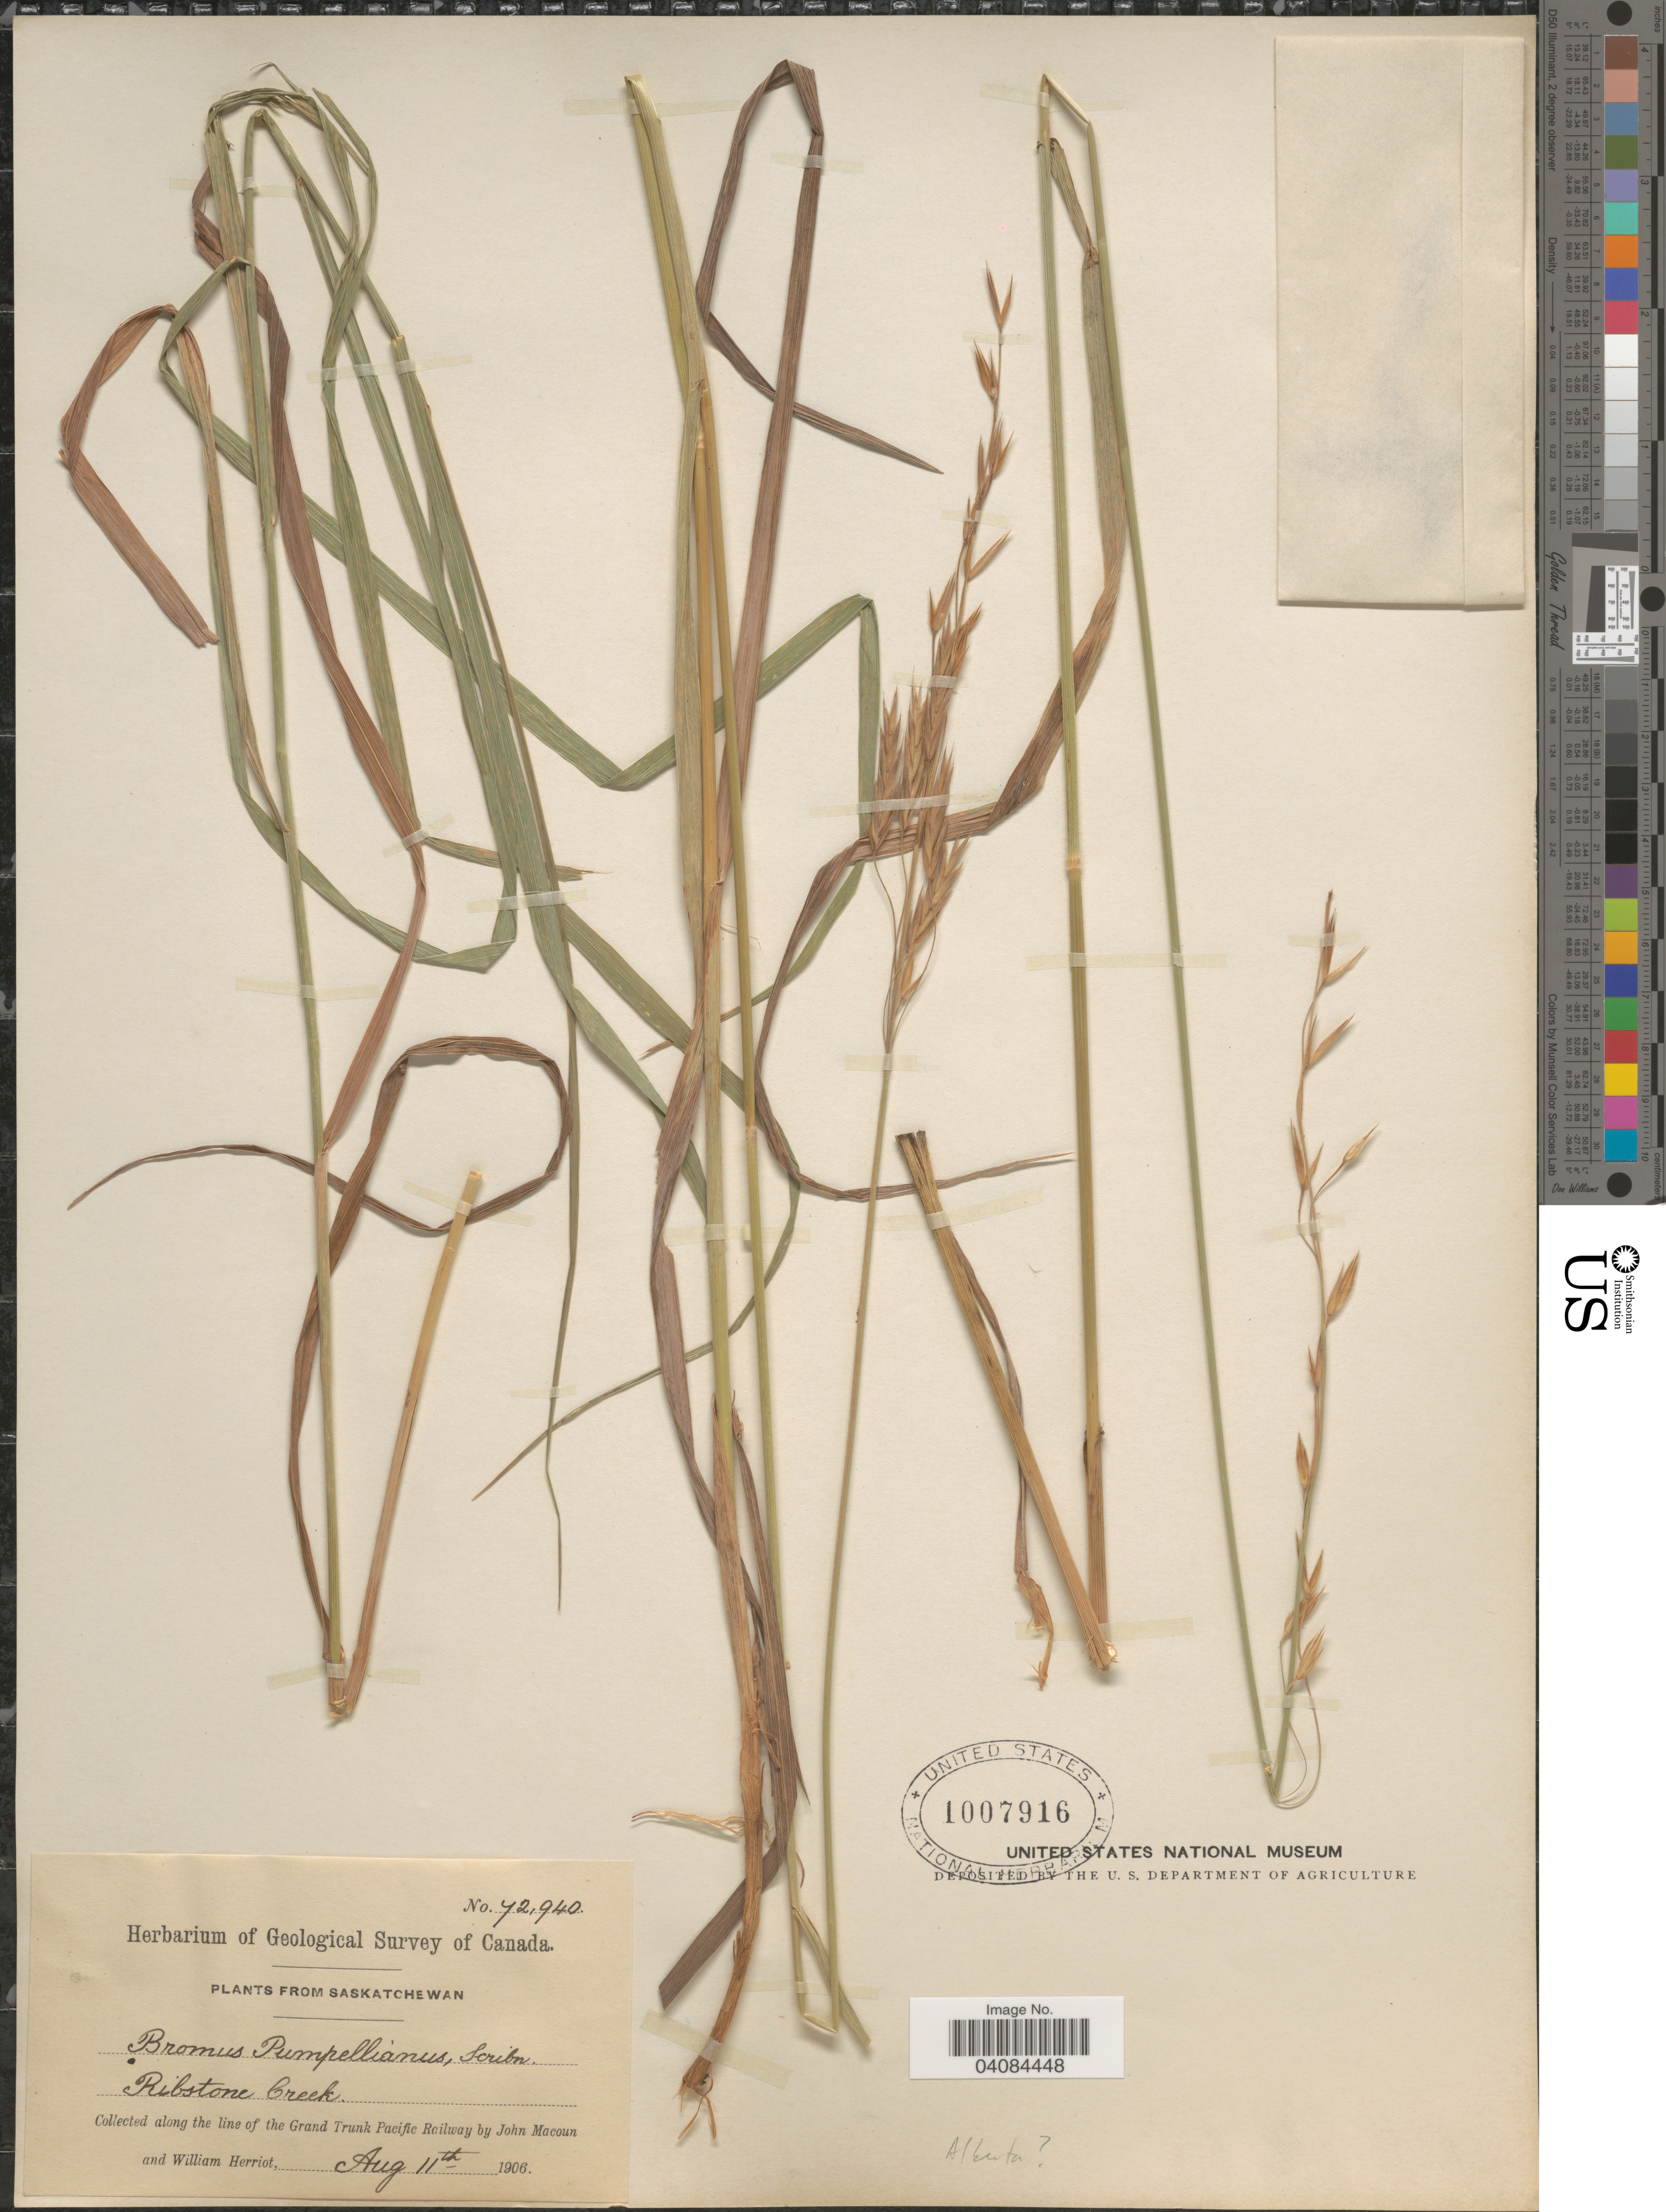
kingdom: Plantae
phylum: Tracheophyta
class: Liliopsida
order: Poales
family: Poaceae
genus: Bromus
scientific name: Bromus pumpellianus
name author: Scribn.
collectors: J. Macoun & W. Herriot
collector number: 72940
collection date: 1906-08-11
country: Canada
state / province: Saskatchewan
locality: Geological Survey of Canada. Ribstone Creek. Along the line of the Grand Trunk Pacific Railway.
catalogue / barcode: US 1007916